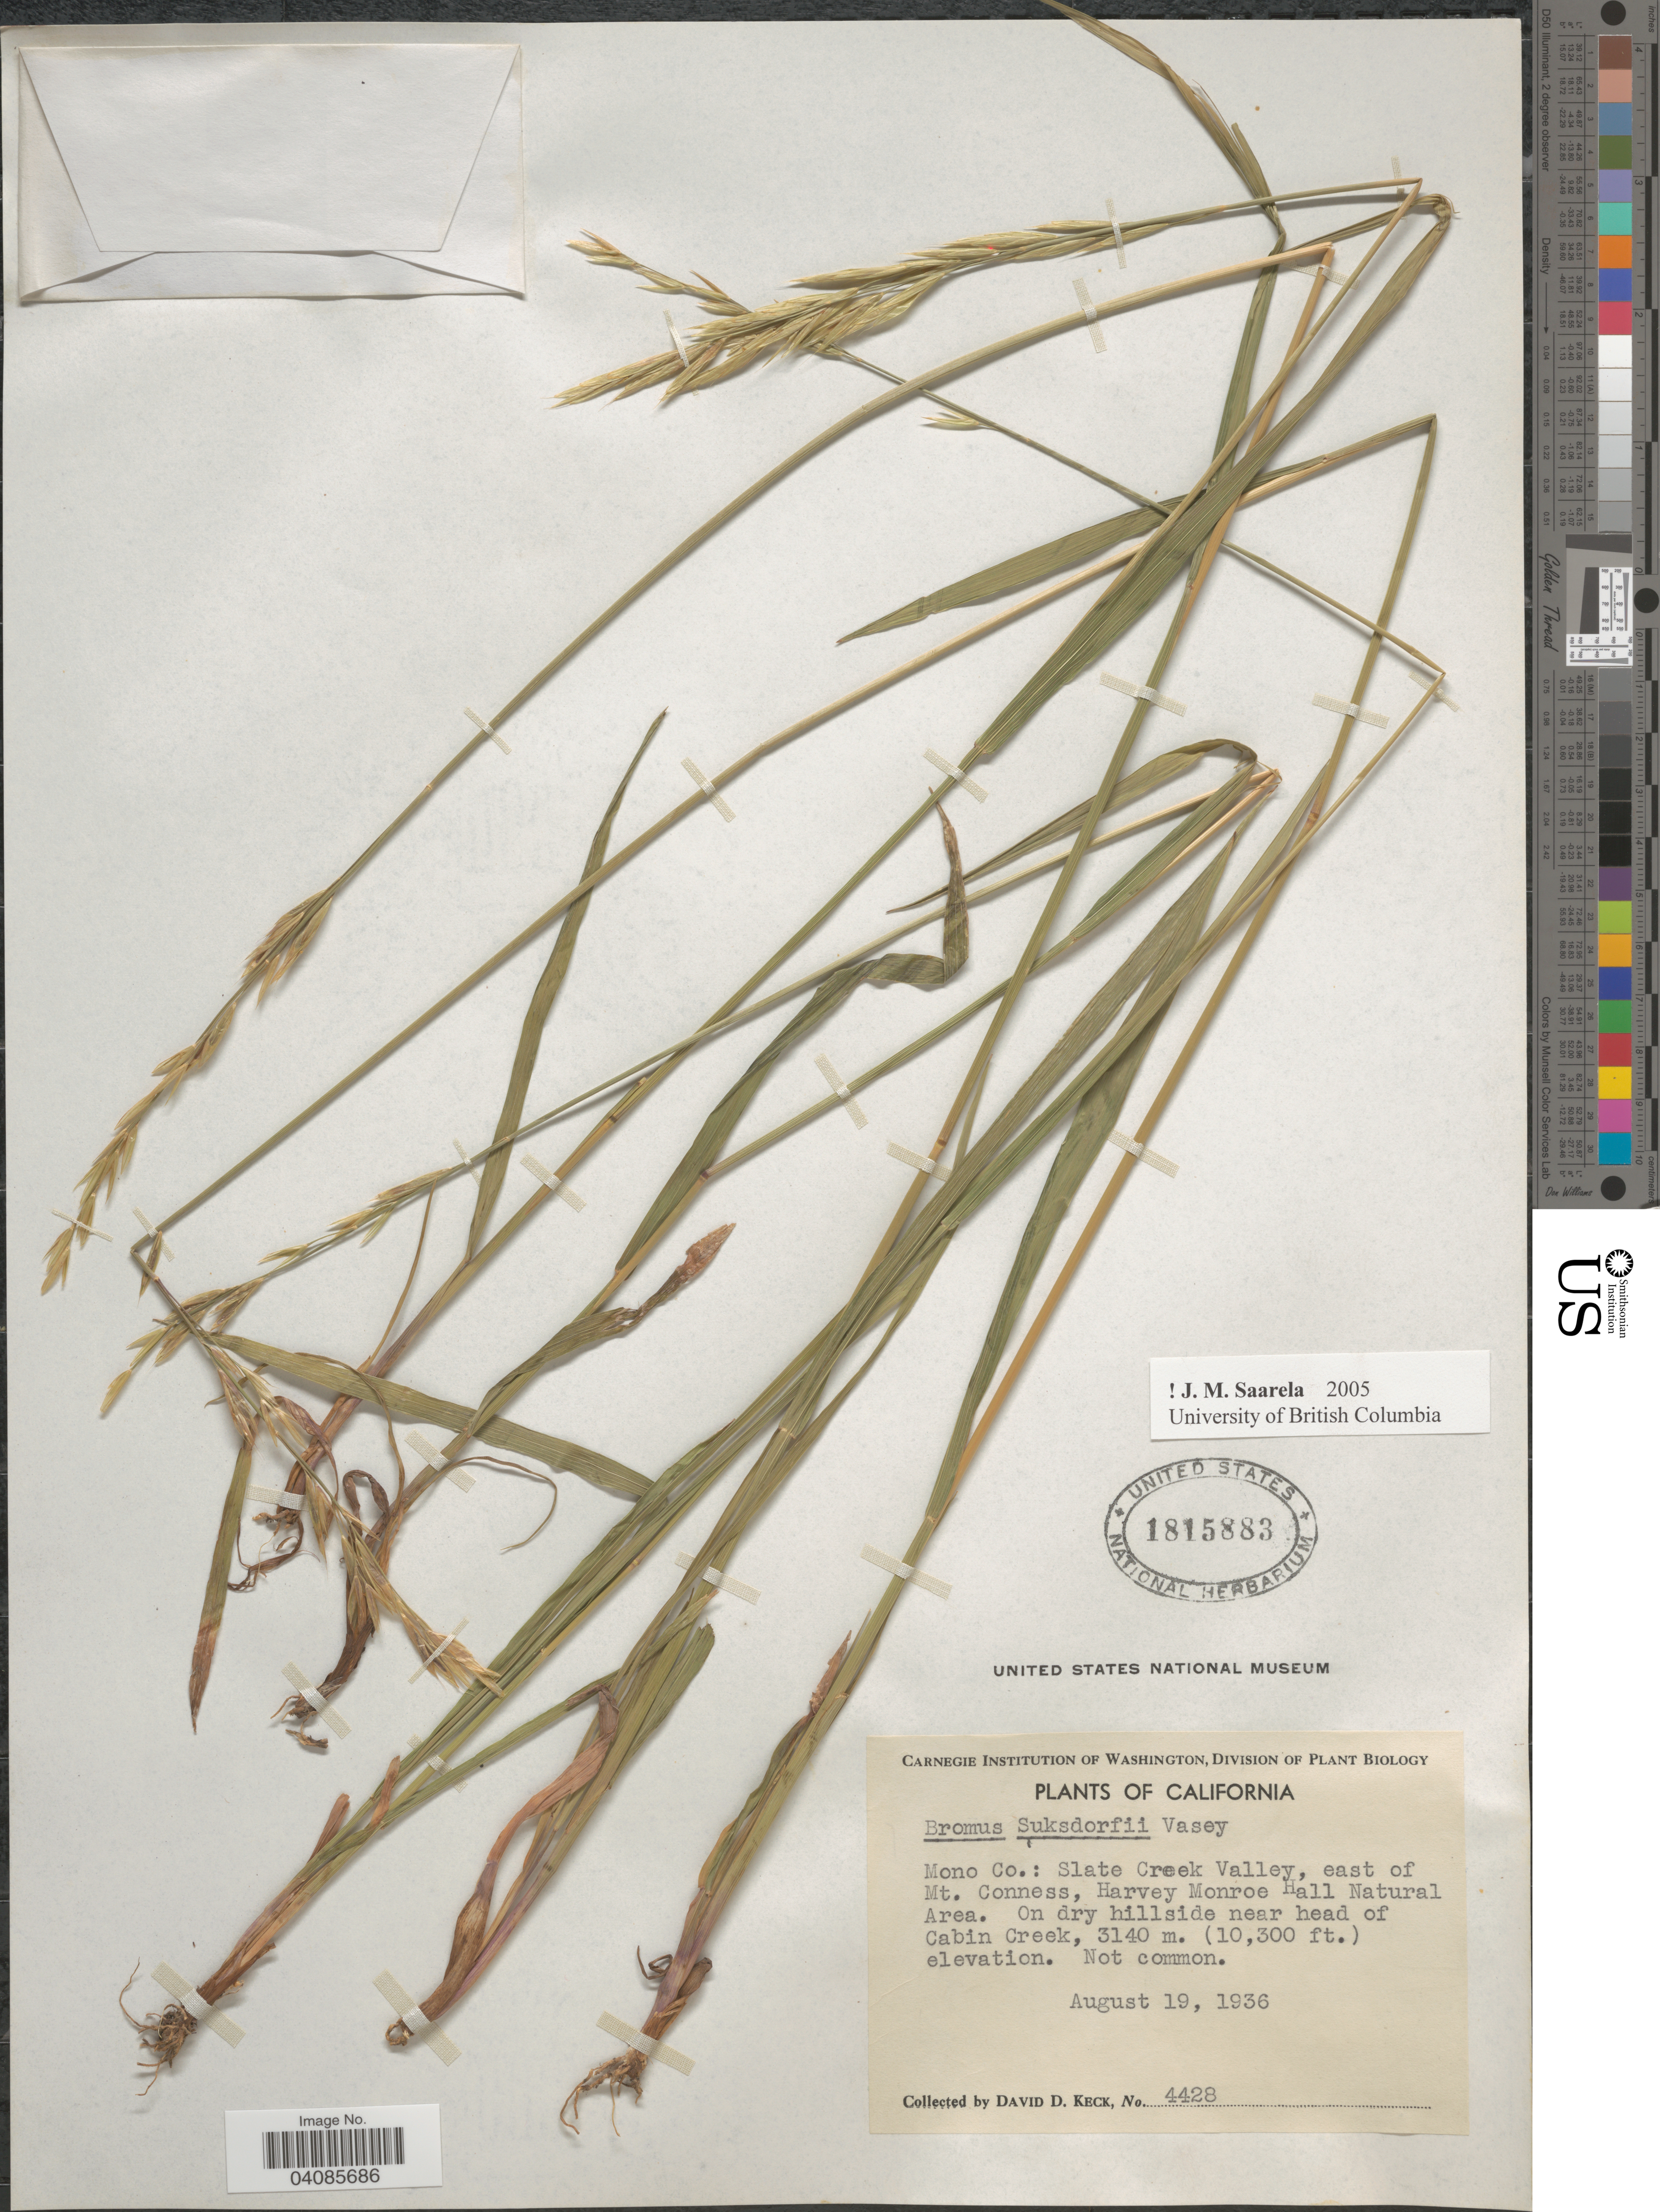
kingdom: Plantae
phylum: Tracheophyta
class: Liliopsida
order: Poales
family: Poaceae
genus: Bromus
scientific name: Bromus suksdorfii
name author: Vasey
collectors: D. D. Keck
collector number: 4428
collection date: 1936-08-19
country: United States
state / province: California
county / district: Mono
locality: Mono Co.: Slate Creek Valley, east of Mt. Conness, Harvey Monroe Hall Natural Area. On dry hillside near head of Cabin Creek.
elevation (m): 3140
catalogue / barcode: US 1815883